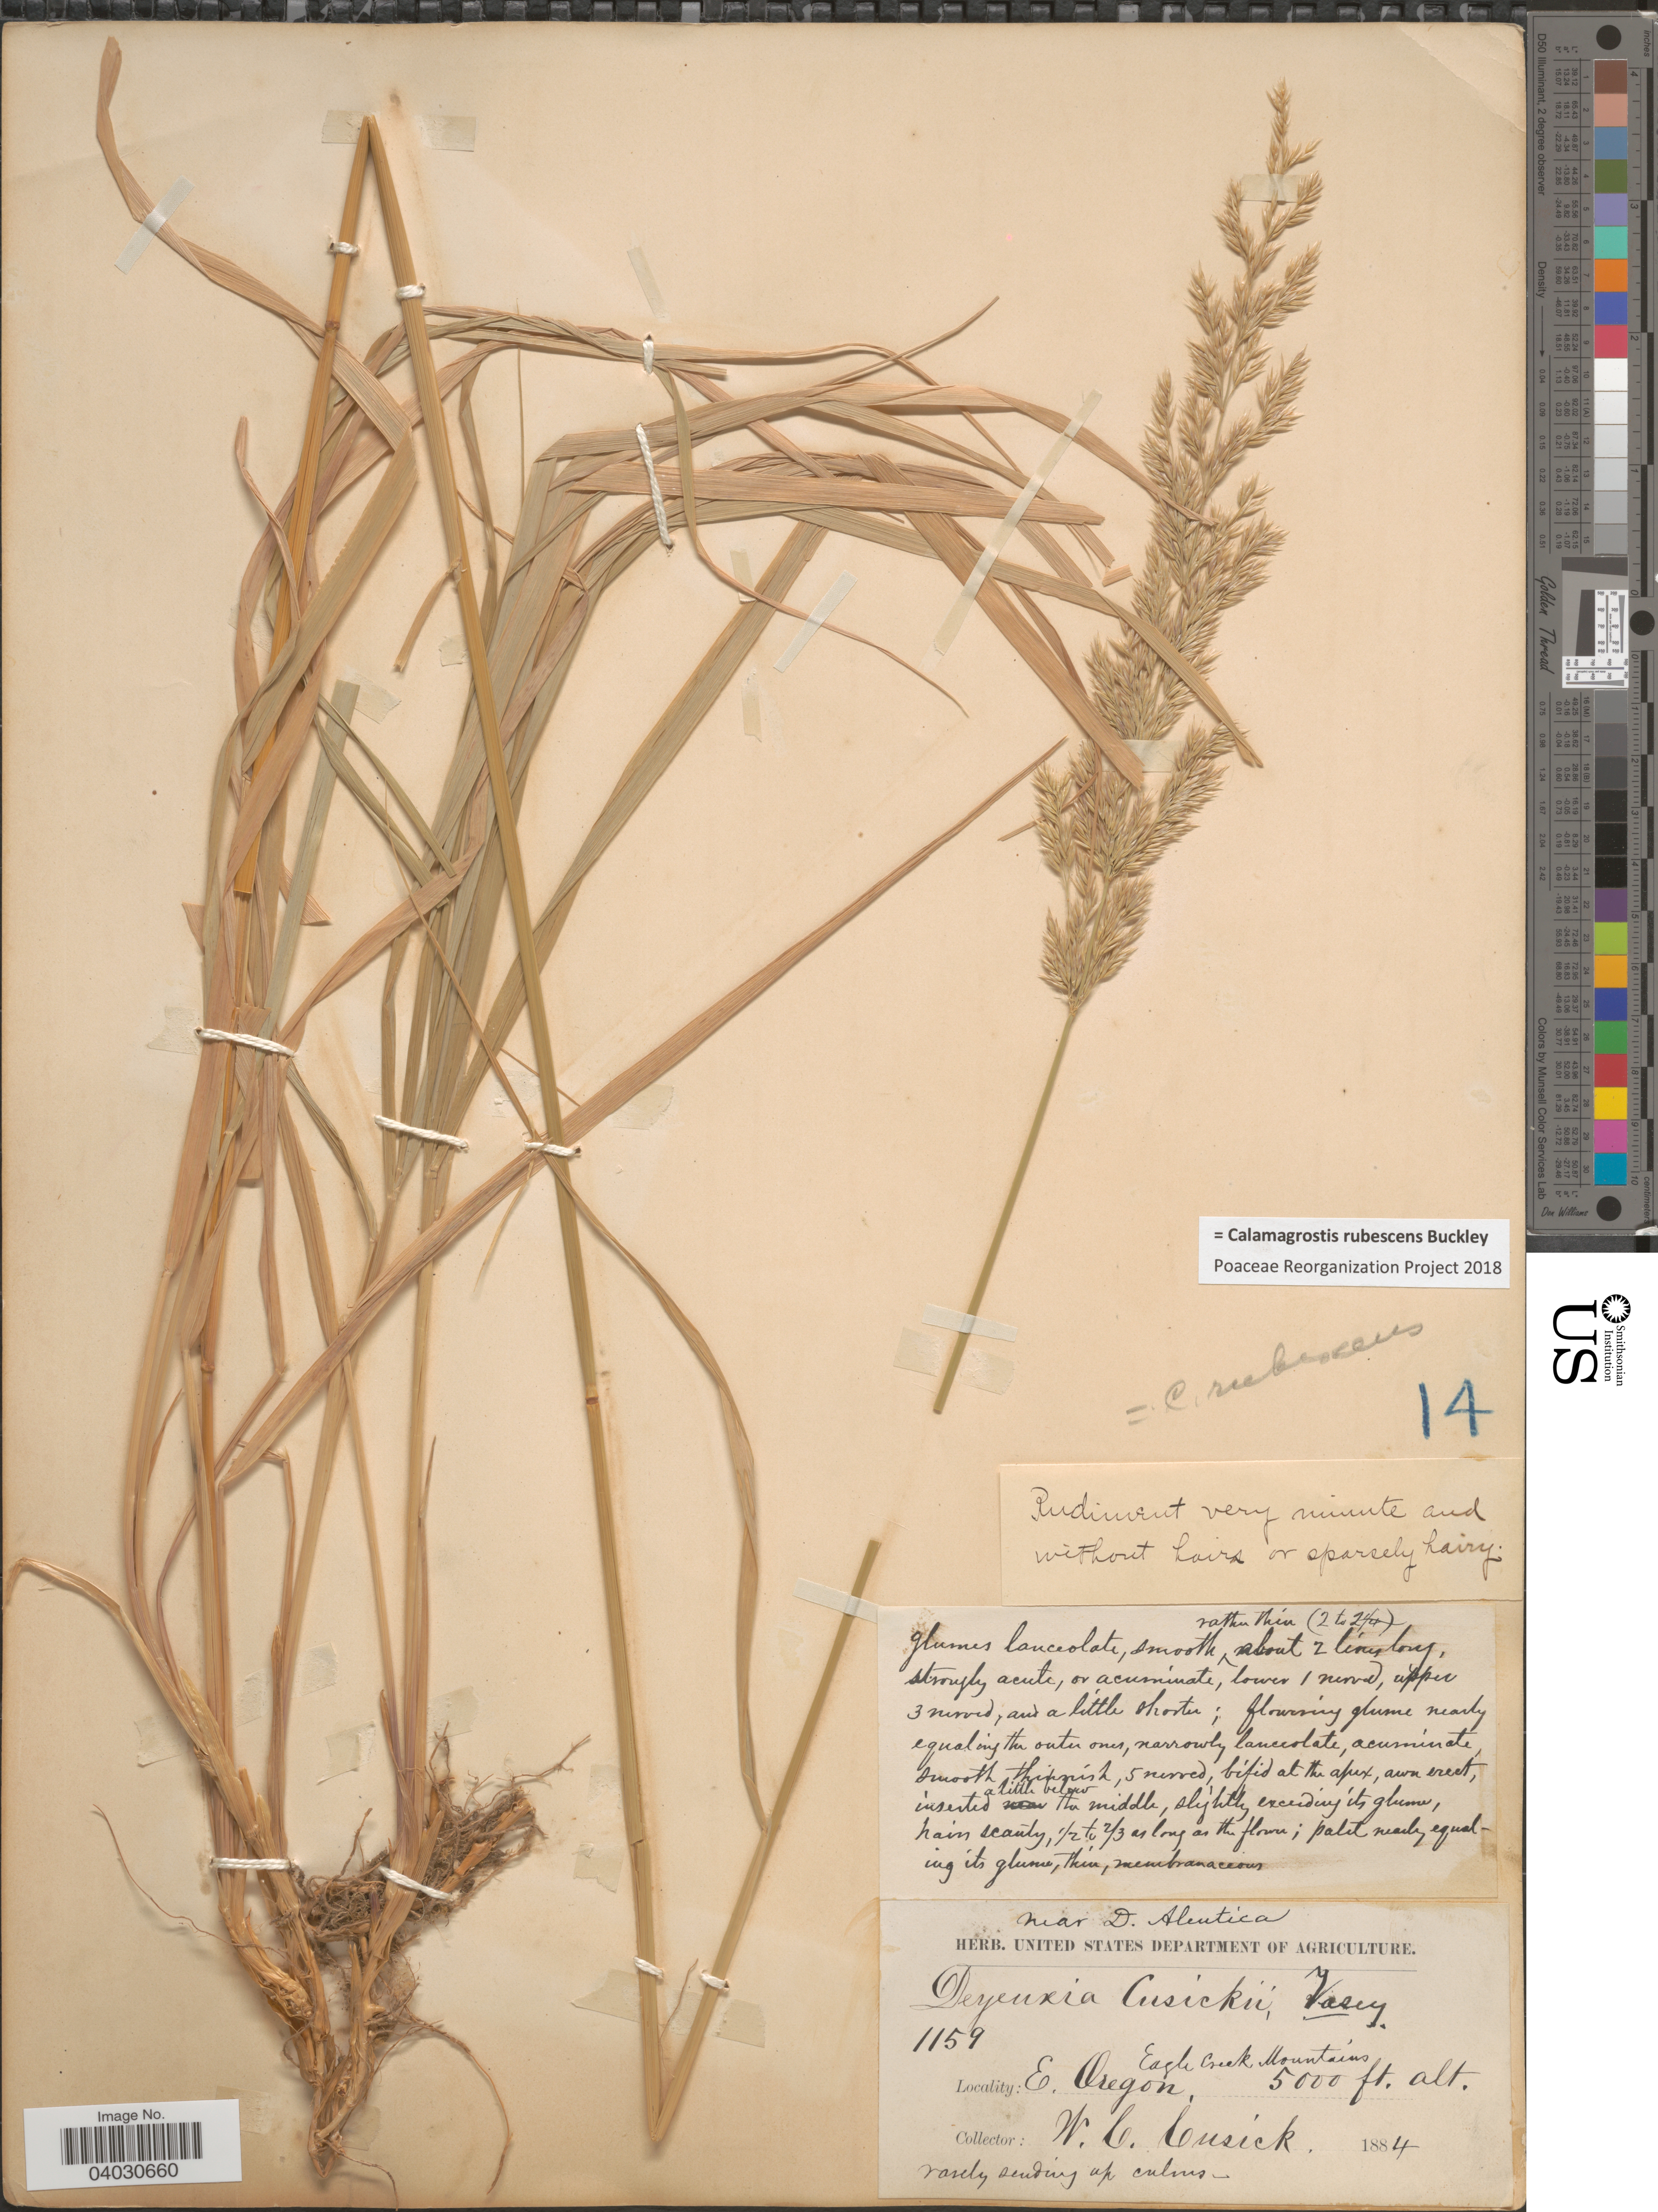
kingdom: Plantae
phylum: Tracheophyta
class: Liliopsida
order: Poales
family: Poaceae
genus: Calamagrostis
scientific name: Calamagrostis rubescens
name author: Buckley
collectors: W. C. Cusick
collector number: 1159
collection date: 1884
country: United States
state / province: Oregon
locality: E. Oregon. Eagle Creek Mountains.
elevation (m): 1524